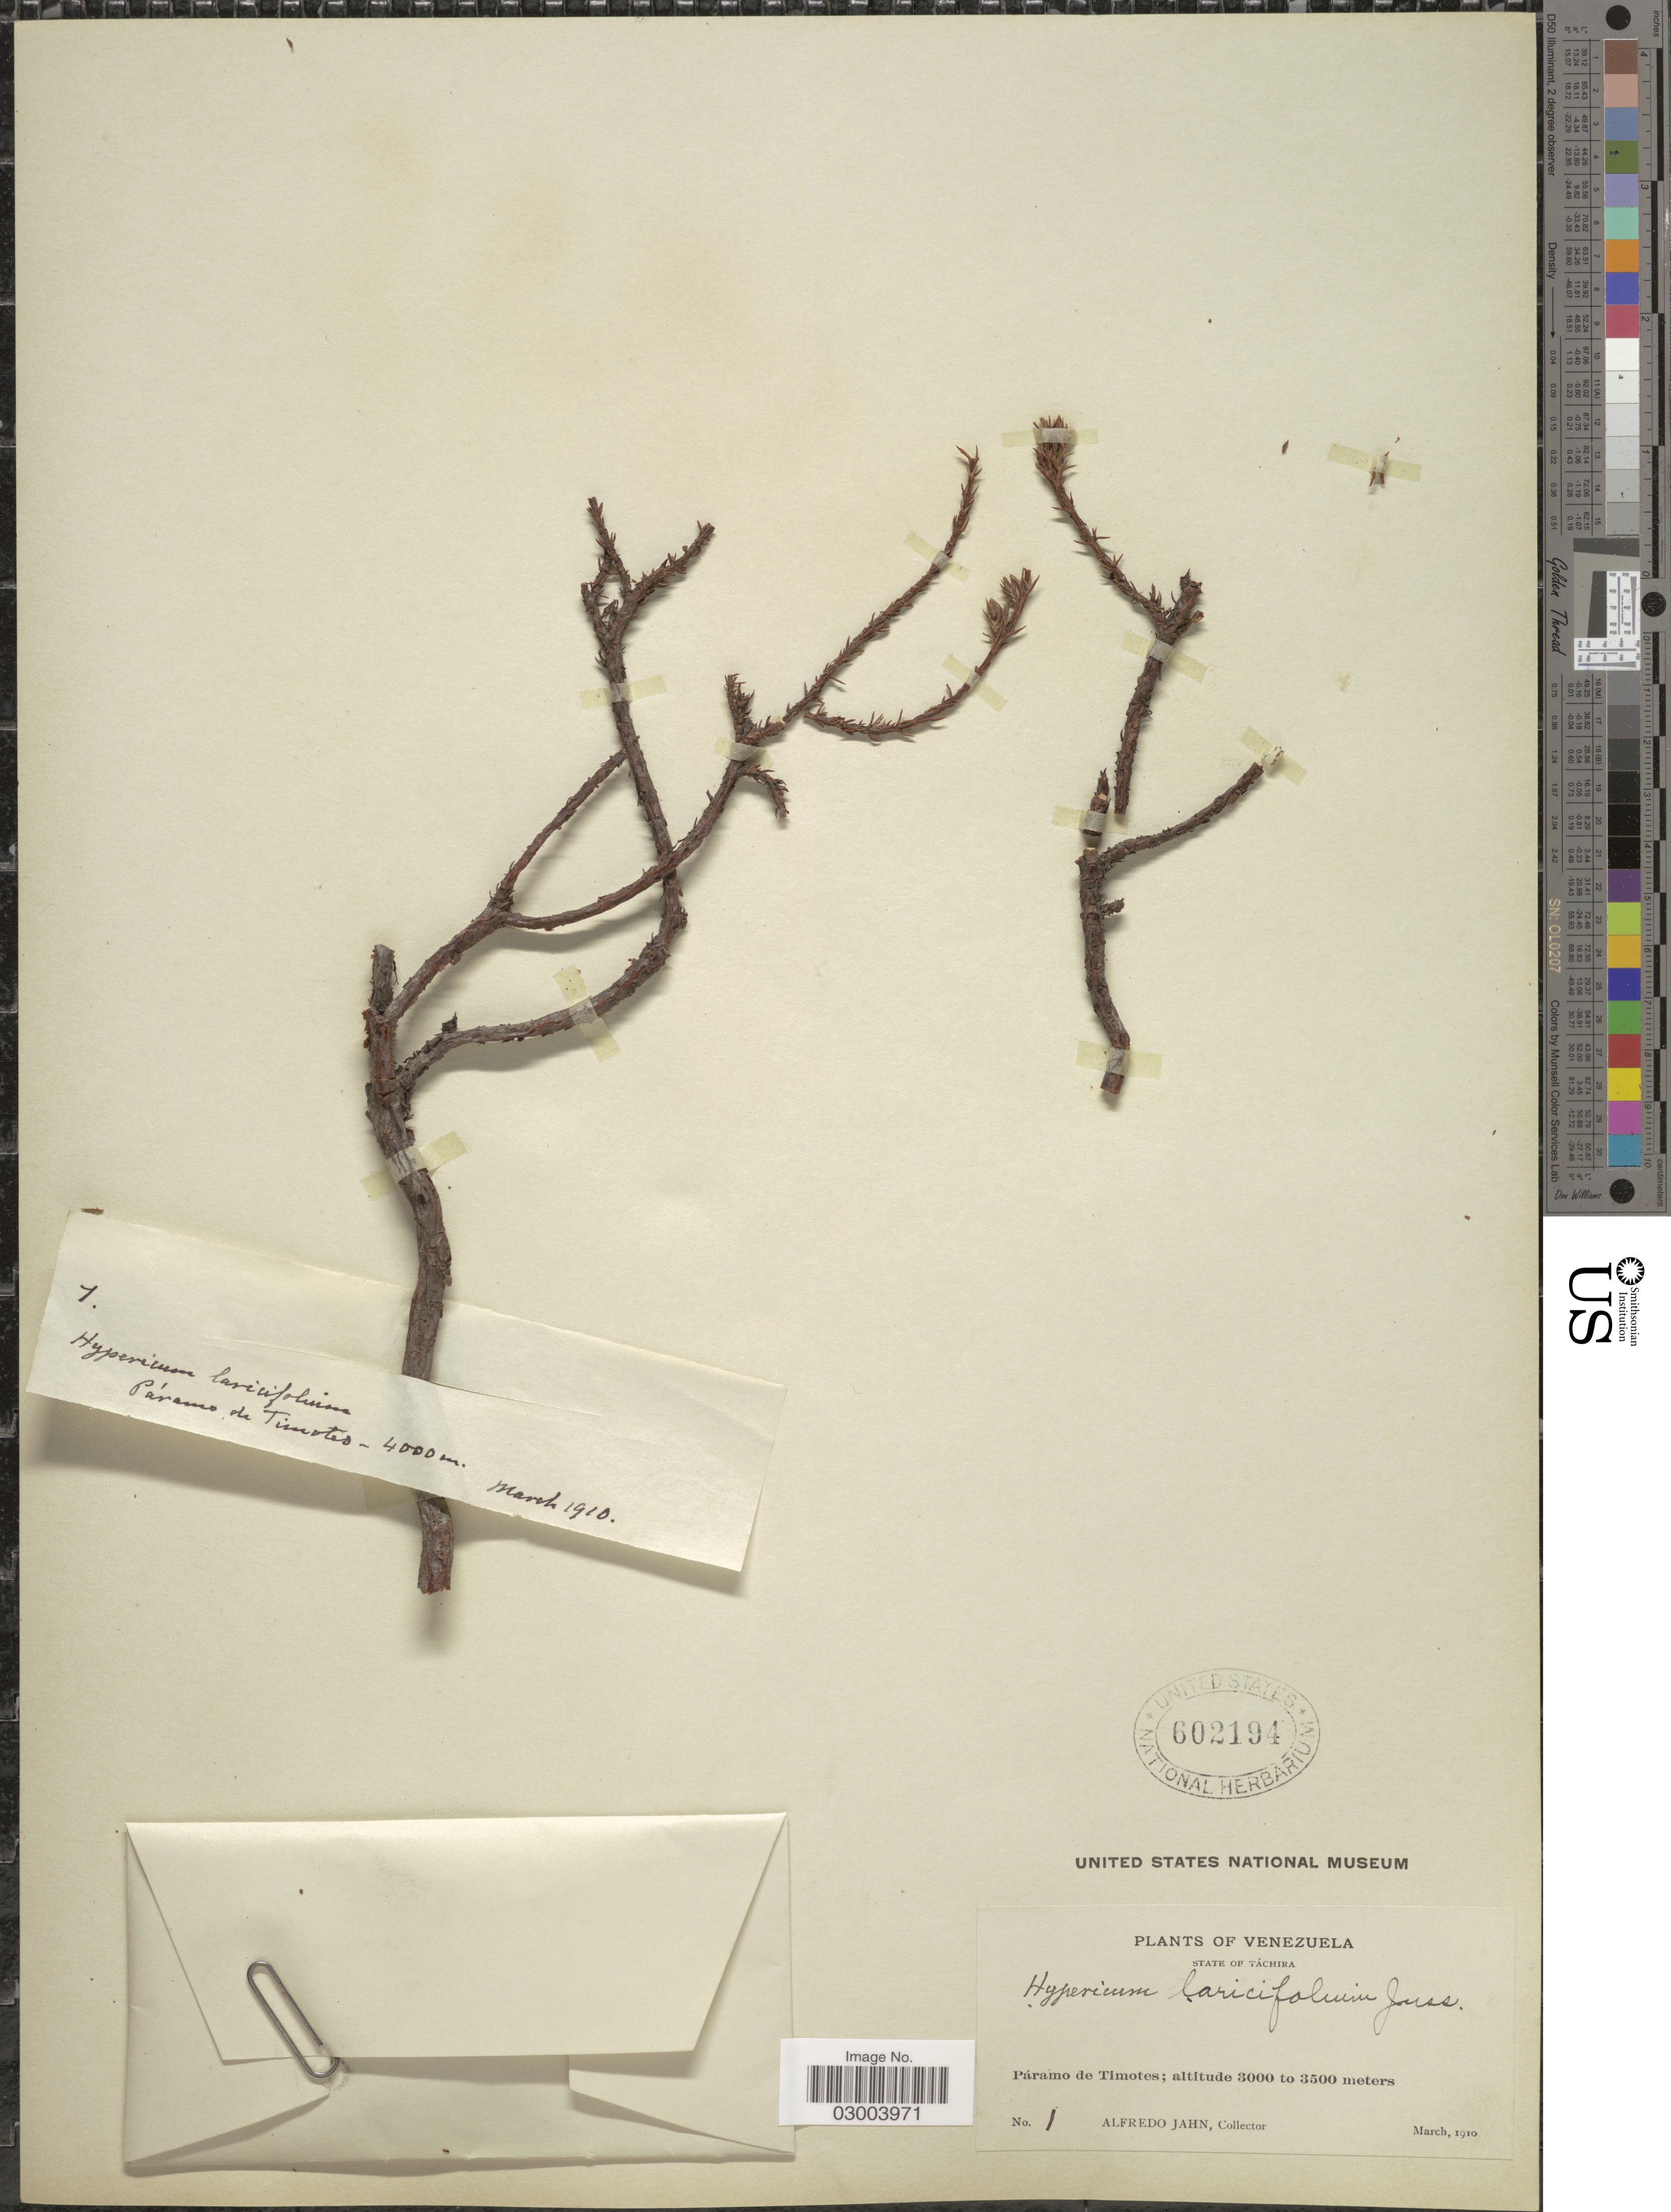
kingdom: Plantae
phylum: Tracheophyta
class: Magnoliopsida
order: Malpighiales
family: Hypericaceae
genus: Hypericum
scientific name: Hypericum laricifolium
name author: Juss.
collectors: A. Jahn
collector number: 1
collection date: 1910-03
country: Venezuela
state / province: Tachira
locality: Páramo de Timotes.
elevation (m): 3000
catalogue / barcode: US 602194